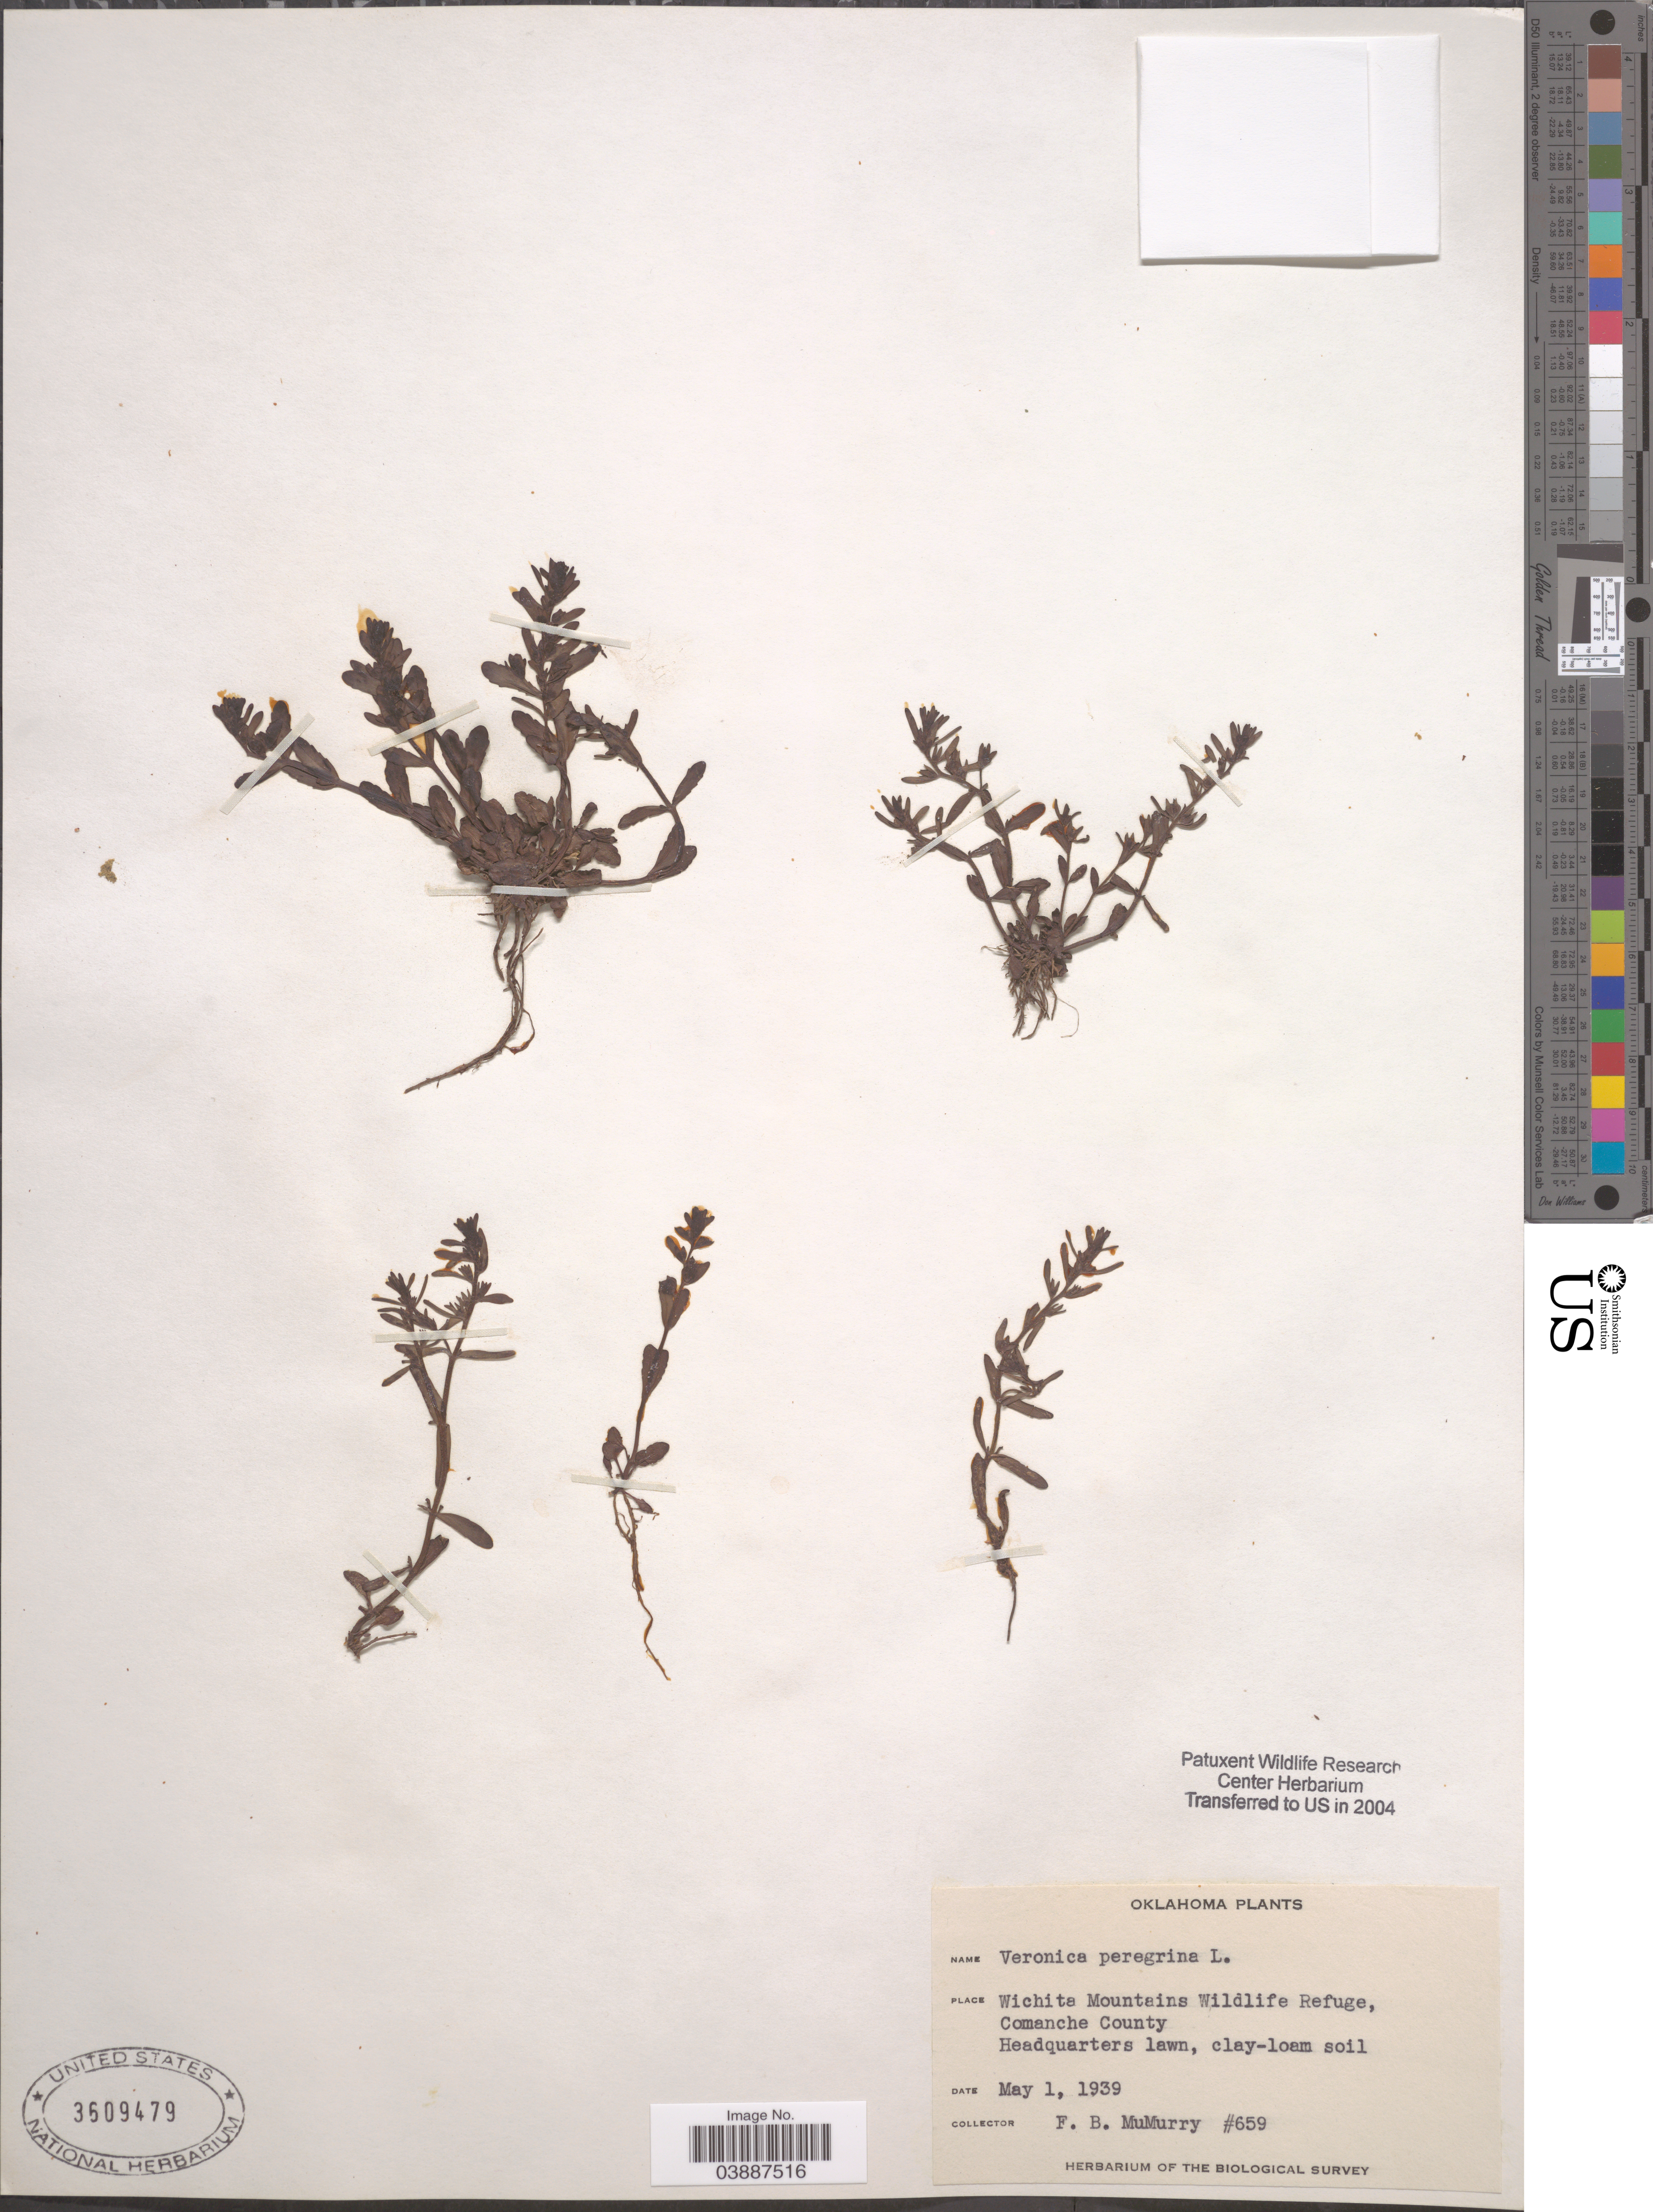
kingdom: Plantae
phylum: Tracheophyta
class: Magnoliopsida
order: Lamiales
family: Plantaginaceae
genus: Veronica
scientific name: Veronica peregrina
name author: L.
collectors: F. MuMurry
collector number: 659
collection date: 1939-05-01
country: United States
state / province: Oklahoma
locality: Wichita Mountains Wildlife Refuge, Comanche County.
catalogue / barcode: US 3609479